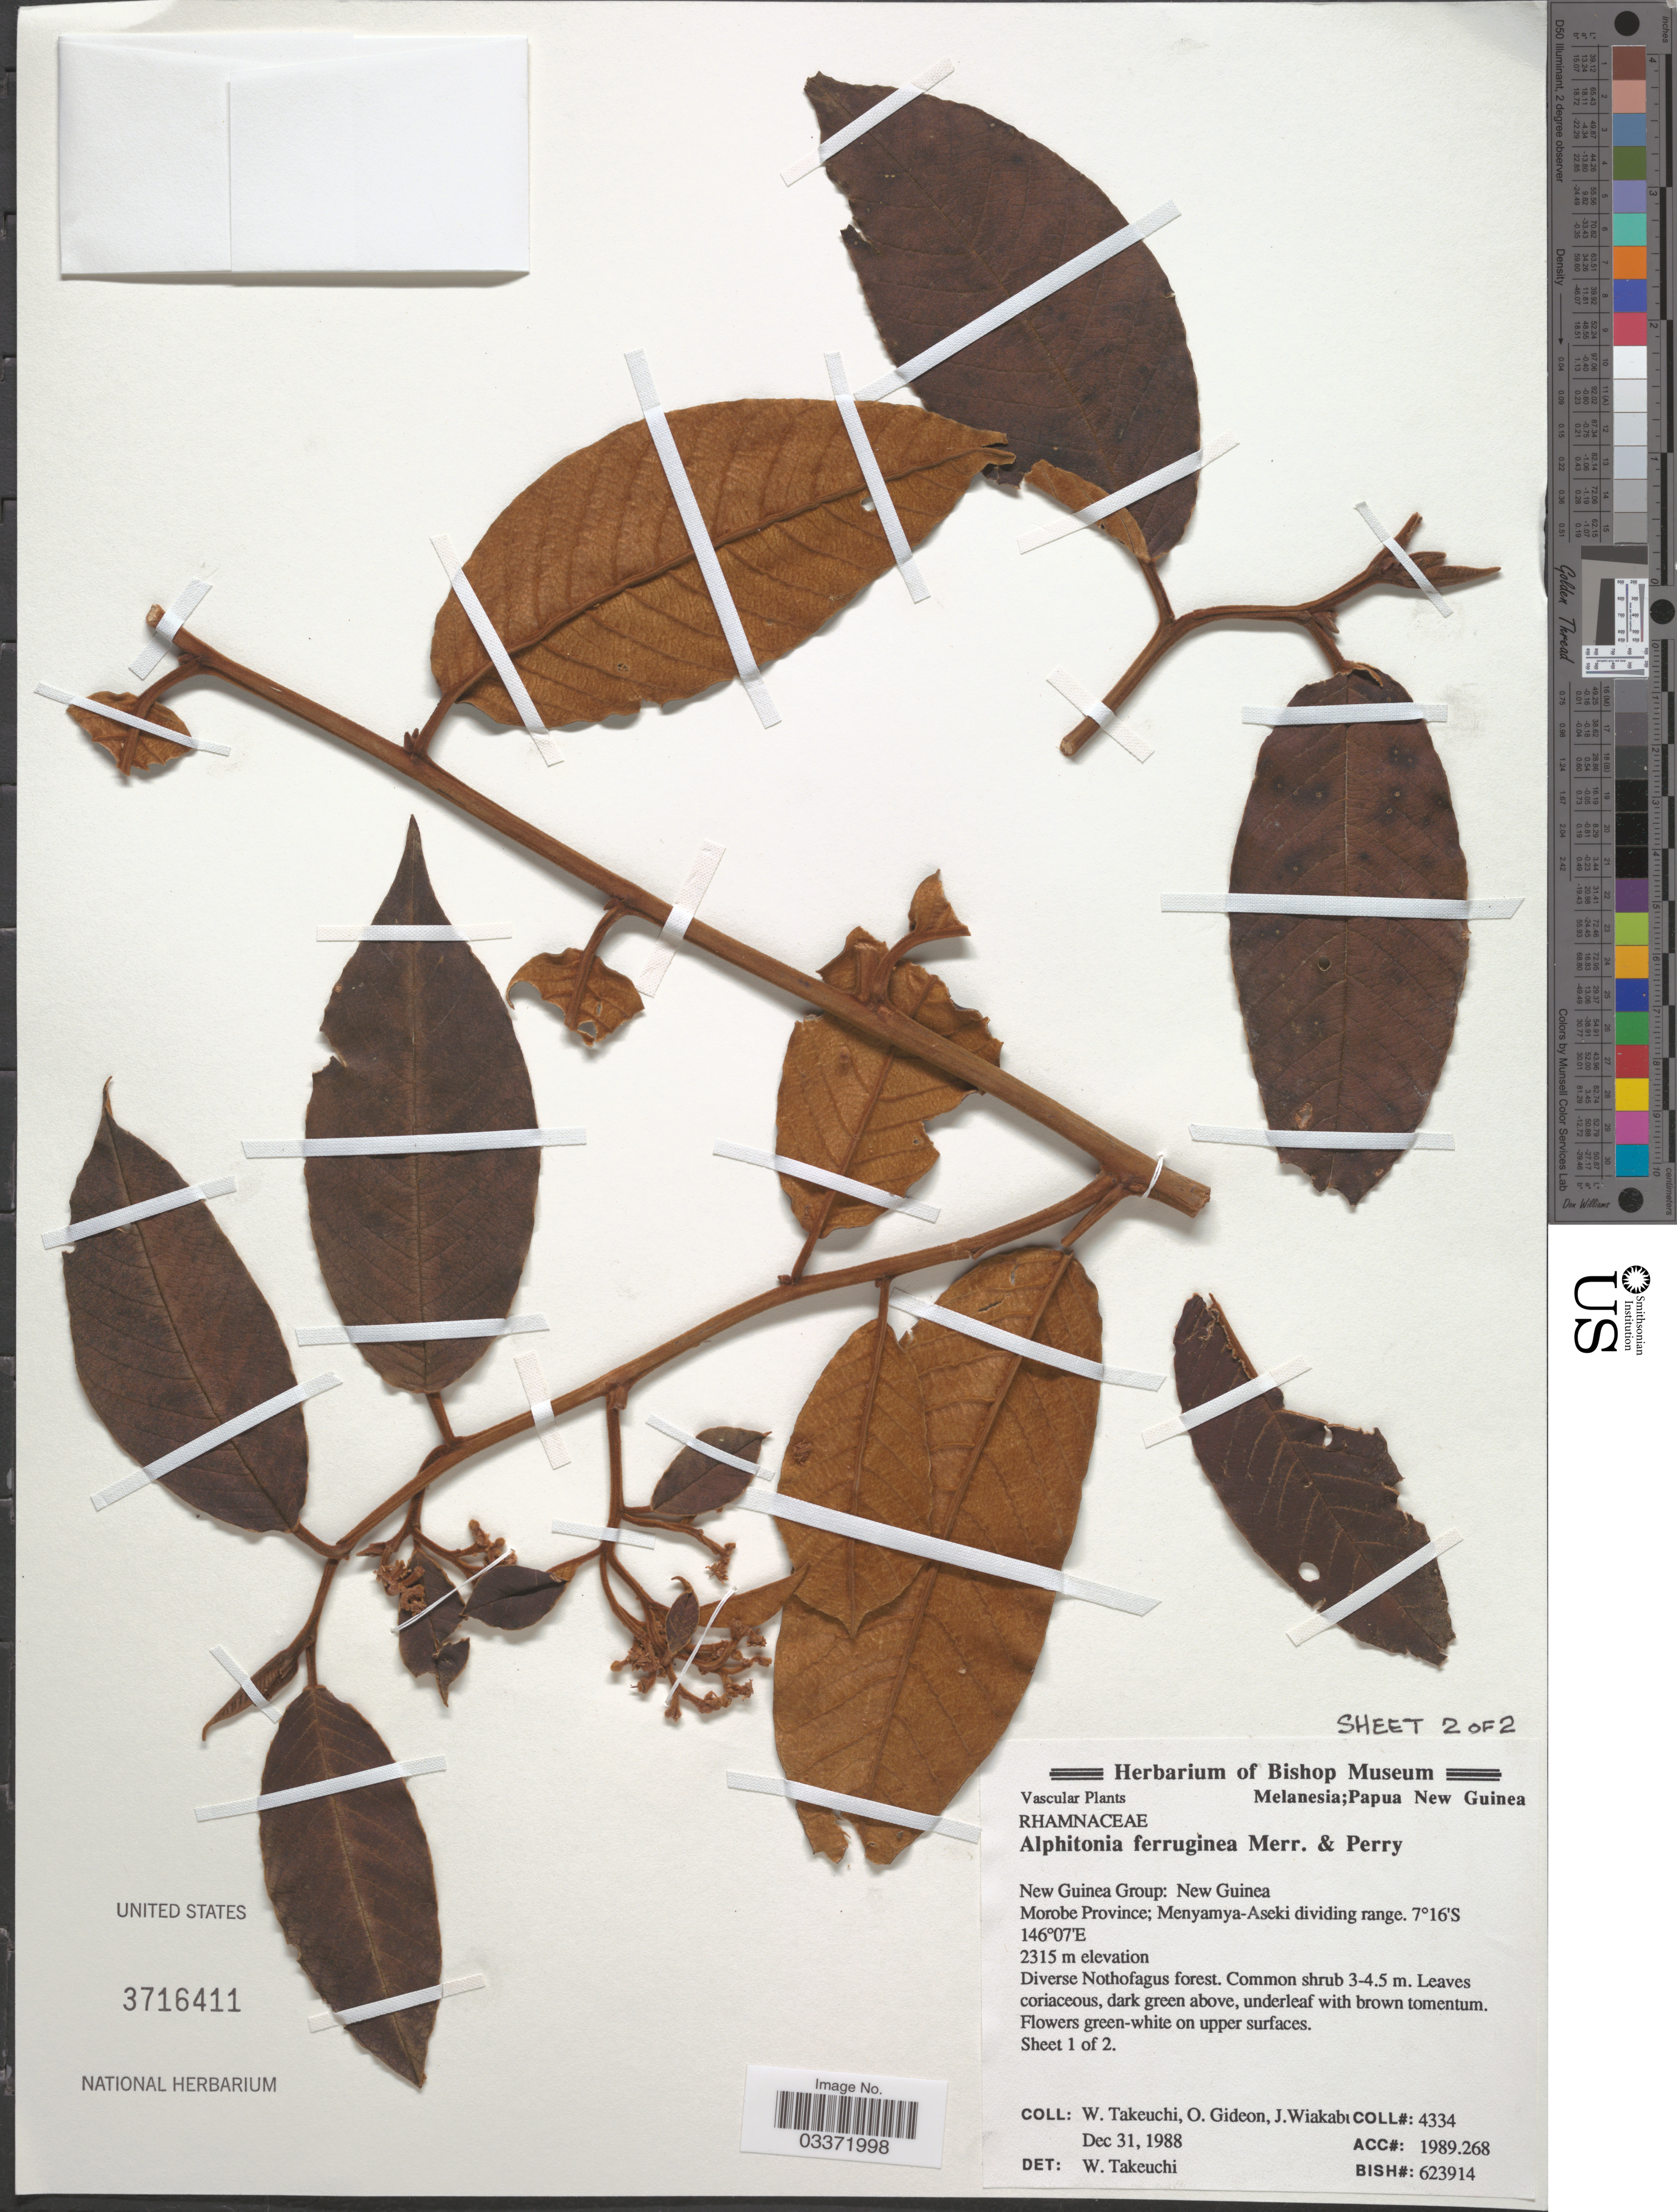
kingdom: Plantae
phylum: Tracheophyta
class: Magnoliopsida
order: Rosales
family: Rhamnaceae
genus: Alphitonia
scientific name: Alphitonia ferruginea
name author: Merr. & L.M. Perry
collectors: W. Takeuchi, O. Gideon & J. Wiakabu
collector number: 4334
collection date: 1988-12-31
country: Papua New Guinea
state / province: Morobe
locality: New Guinea Group: New Guinea. Menyama-Aseki dividing range.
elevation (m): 2315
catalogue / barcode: US 3716411